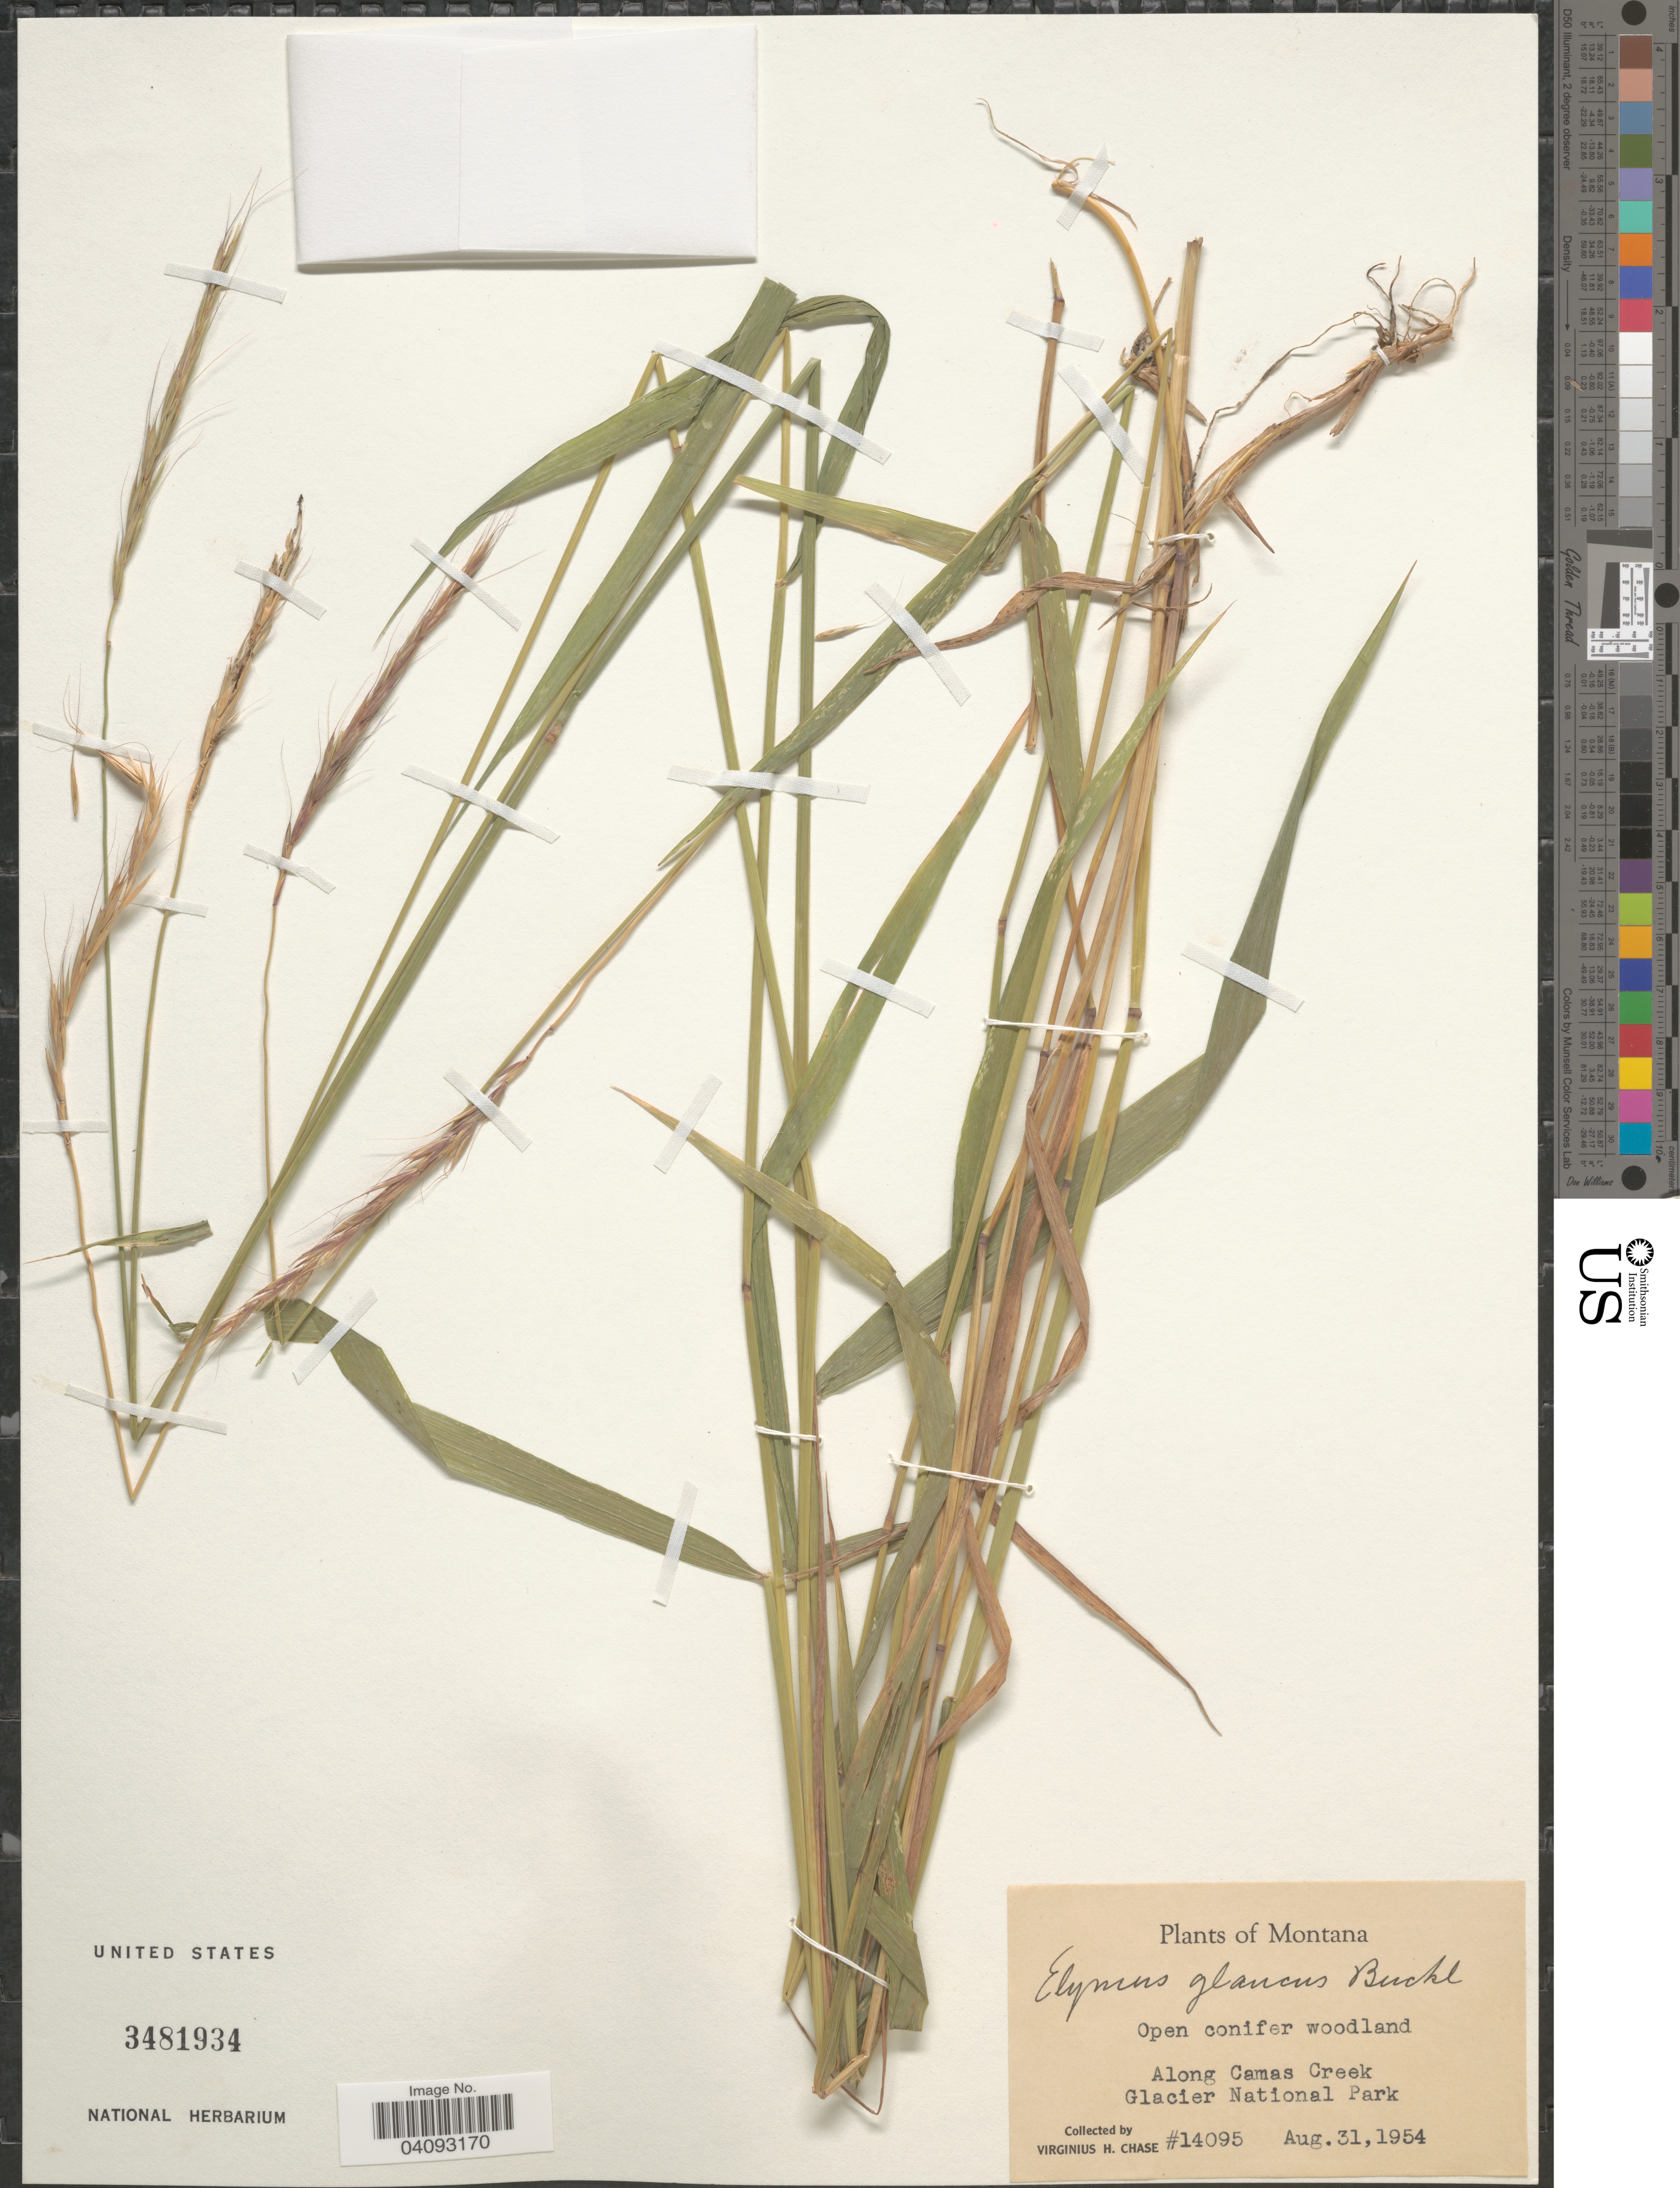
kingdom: Plantae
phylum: Tracheophyta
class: Liliopsida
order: Poales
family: Poaceae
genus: Elymus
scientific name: Elymus glaucus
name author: Buckley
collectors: V. H. Chase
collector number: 14095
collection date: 1954-08-31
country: United States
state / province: Montana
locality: Open conifer woodland. Along Camas Creek. Glacier National Park.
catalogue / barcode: US 3481934